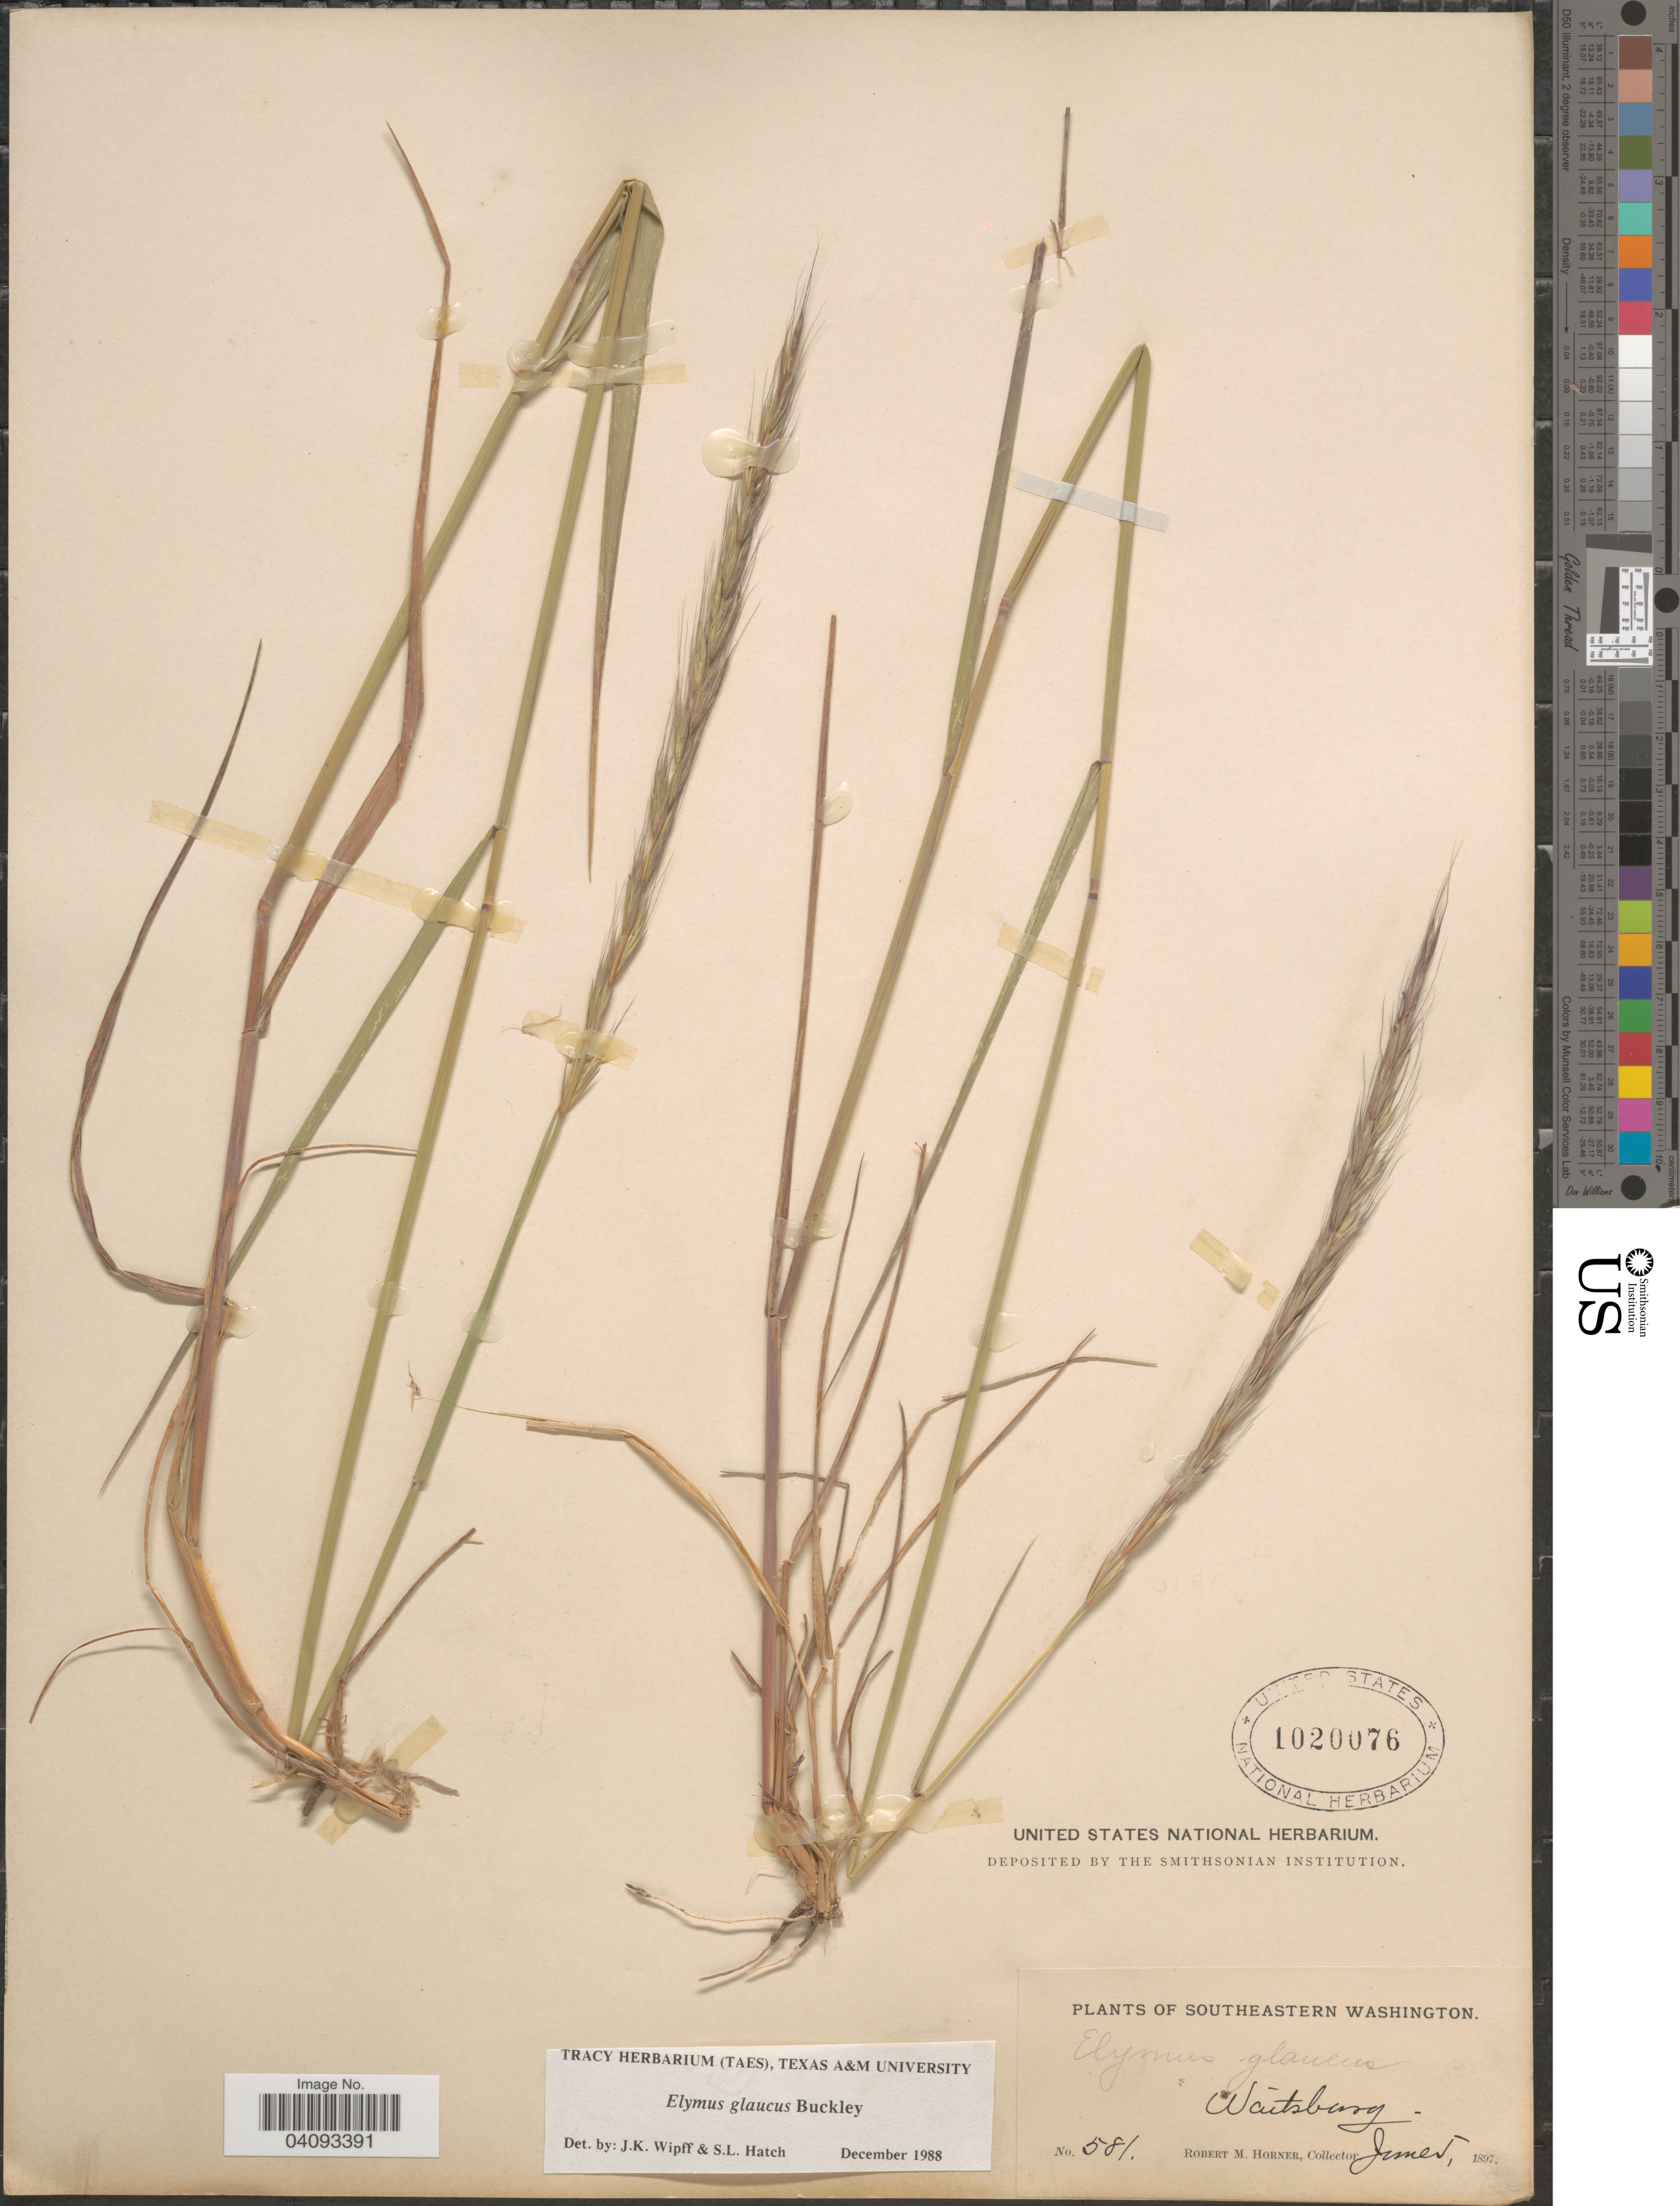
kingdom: Plantae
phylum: Tracheophyta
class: Liliopsida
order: Poales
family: Poaceae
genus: Elymus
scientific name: Elymus glaucus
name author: Buckley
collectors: R. Horner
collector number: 581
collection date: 1897-06-05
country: United States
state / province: Washington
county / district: Walla Walla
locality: Southeastern Washington. Waitsburg.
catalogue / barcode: US 1020076